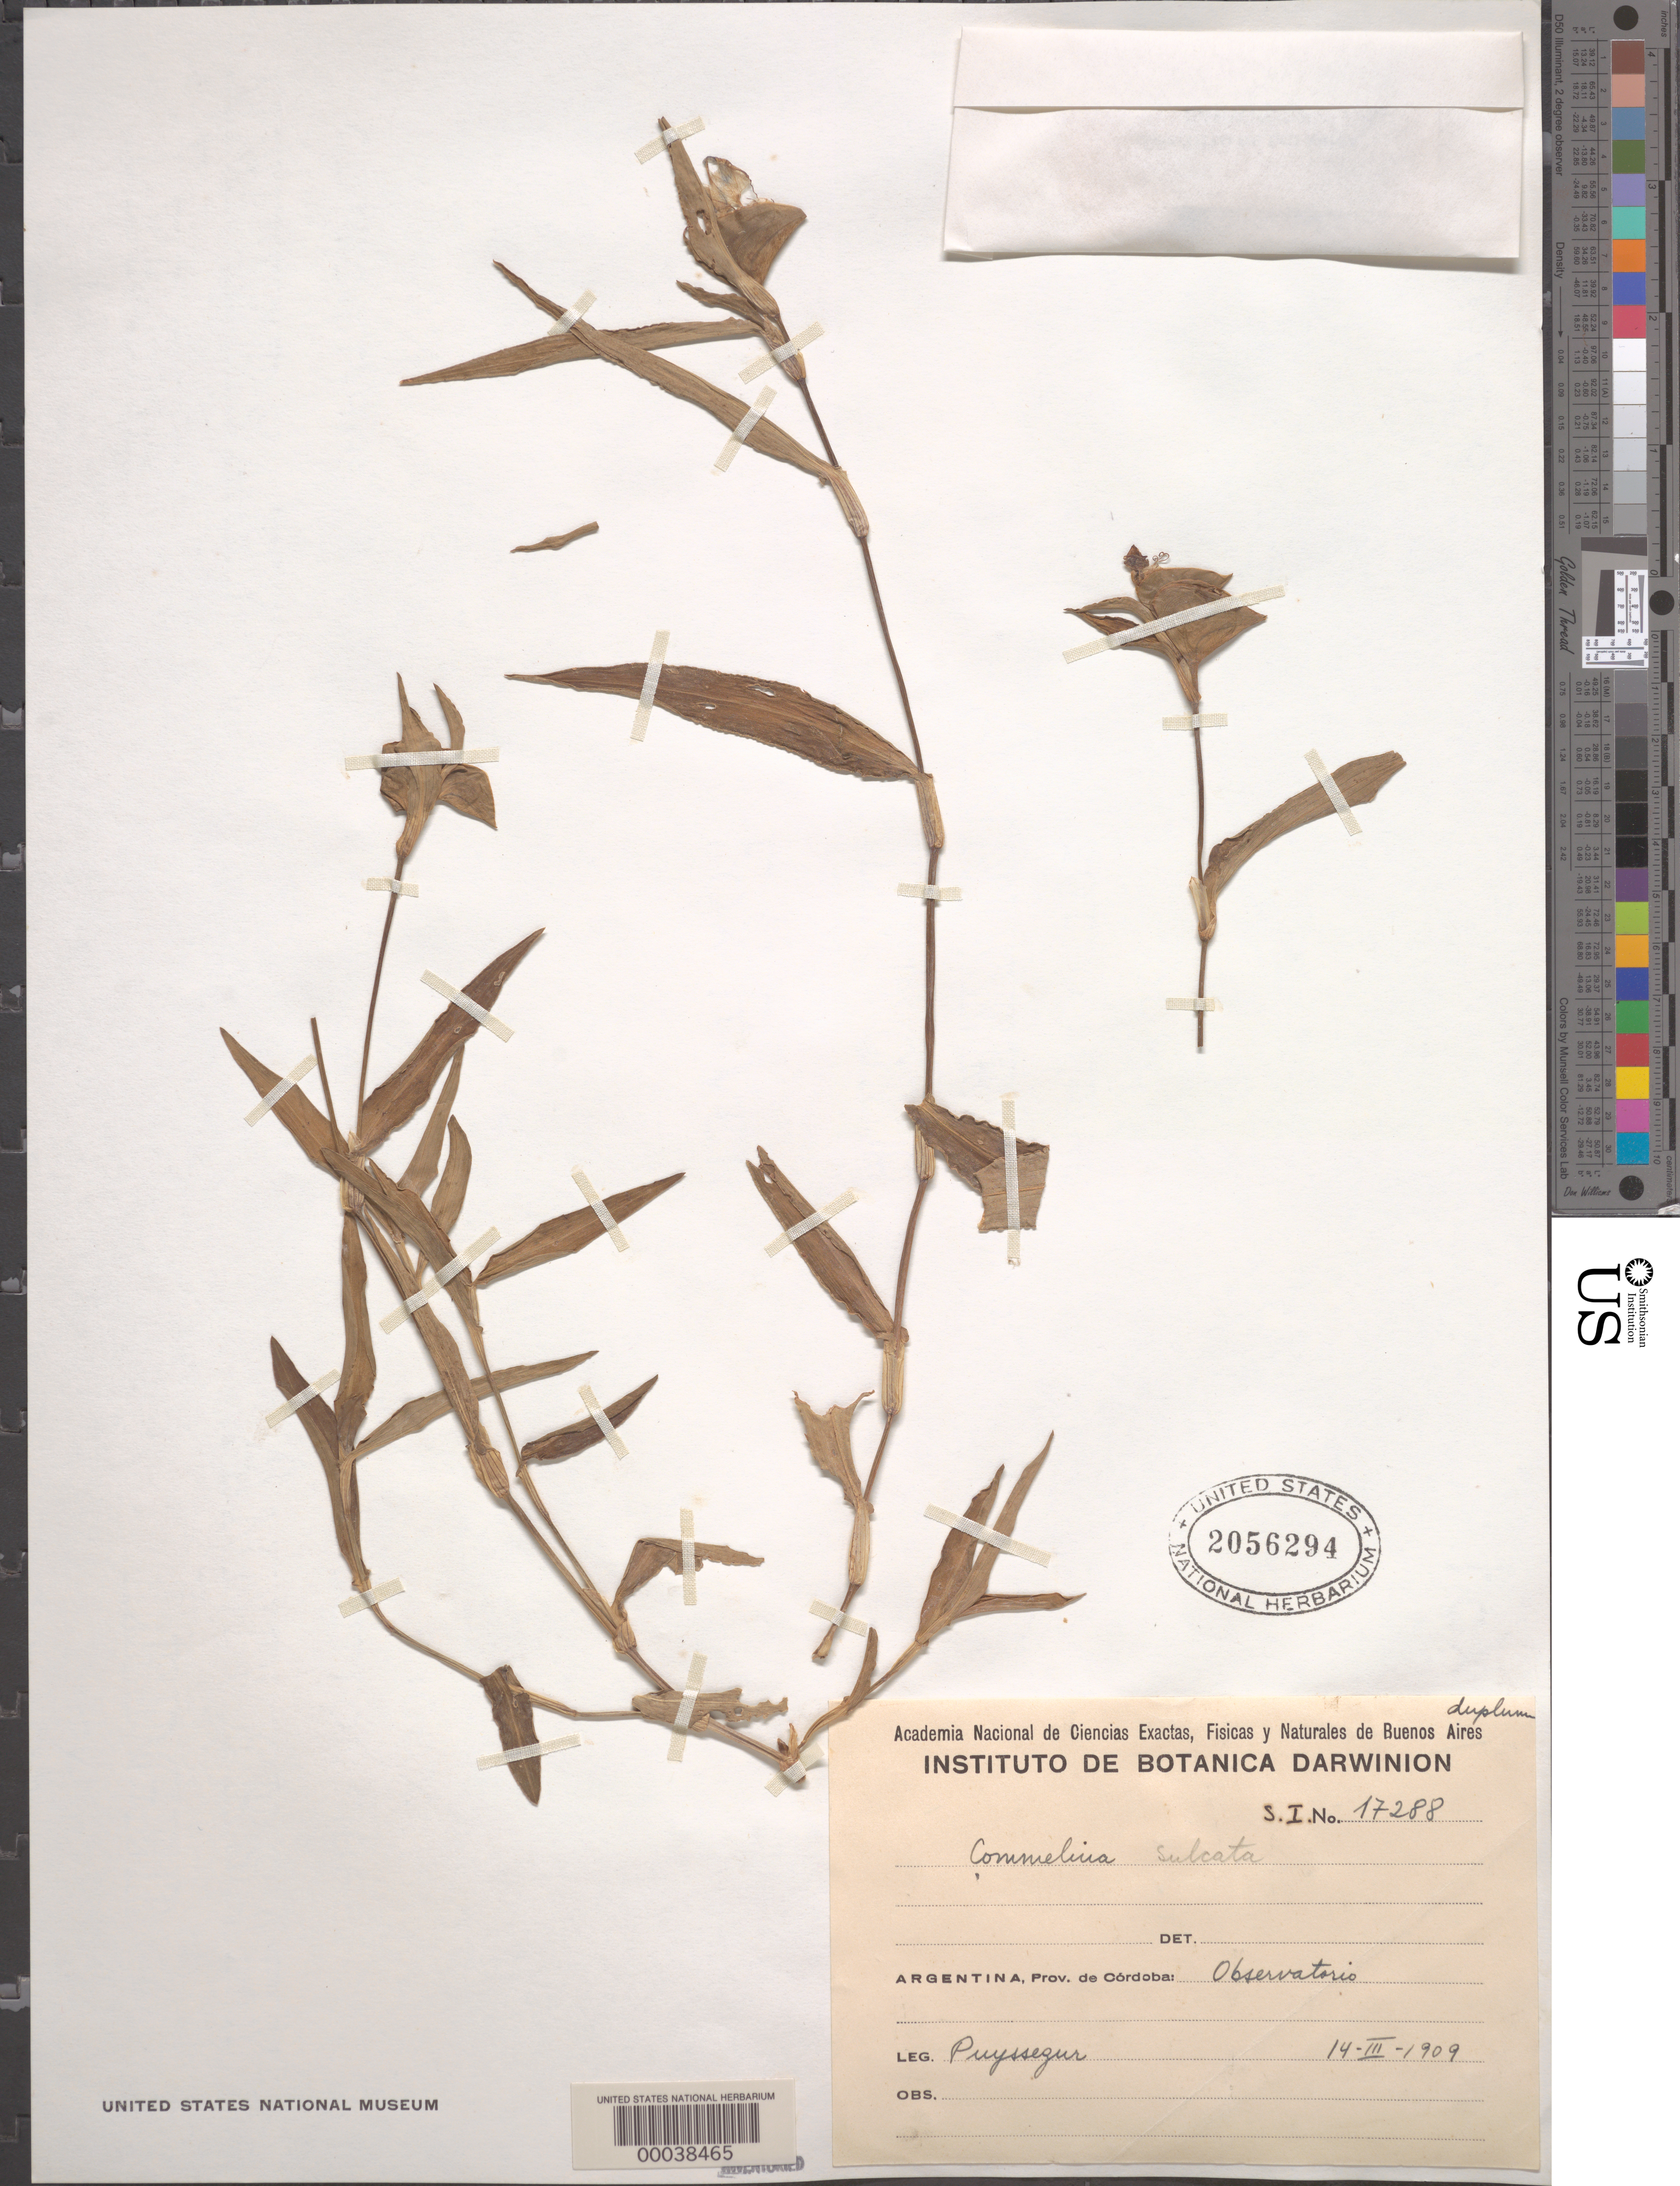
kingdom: Plantae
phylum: Tracheophyta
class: Liliopsida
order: Commelinales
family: Commelinaceae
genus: Commelina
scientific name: Commelina erecta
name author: L.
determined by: Faden, Robert B., (US), Smithsonian Institution - National Museum of Natural History (UNITED STATES)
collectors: -. Puyssezur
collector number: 17288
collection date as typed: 14 Mar 1909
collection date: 1909-03-14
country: Argentina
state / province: Córdoba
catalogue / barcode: US 2056294